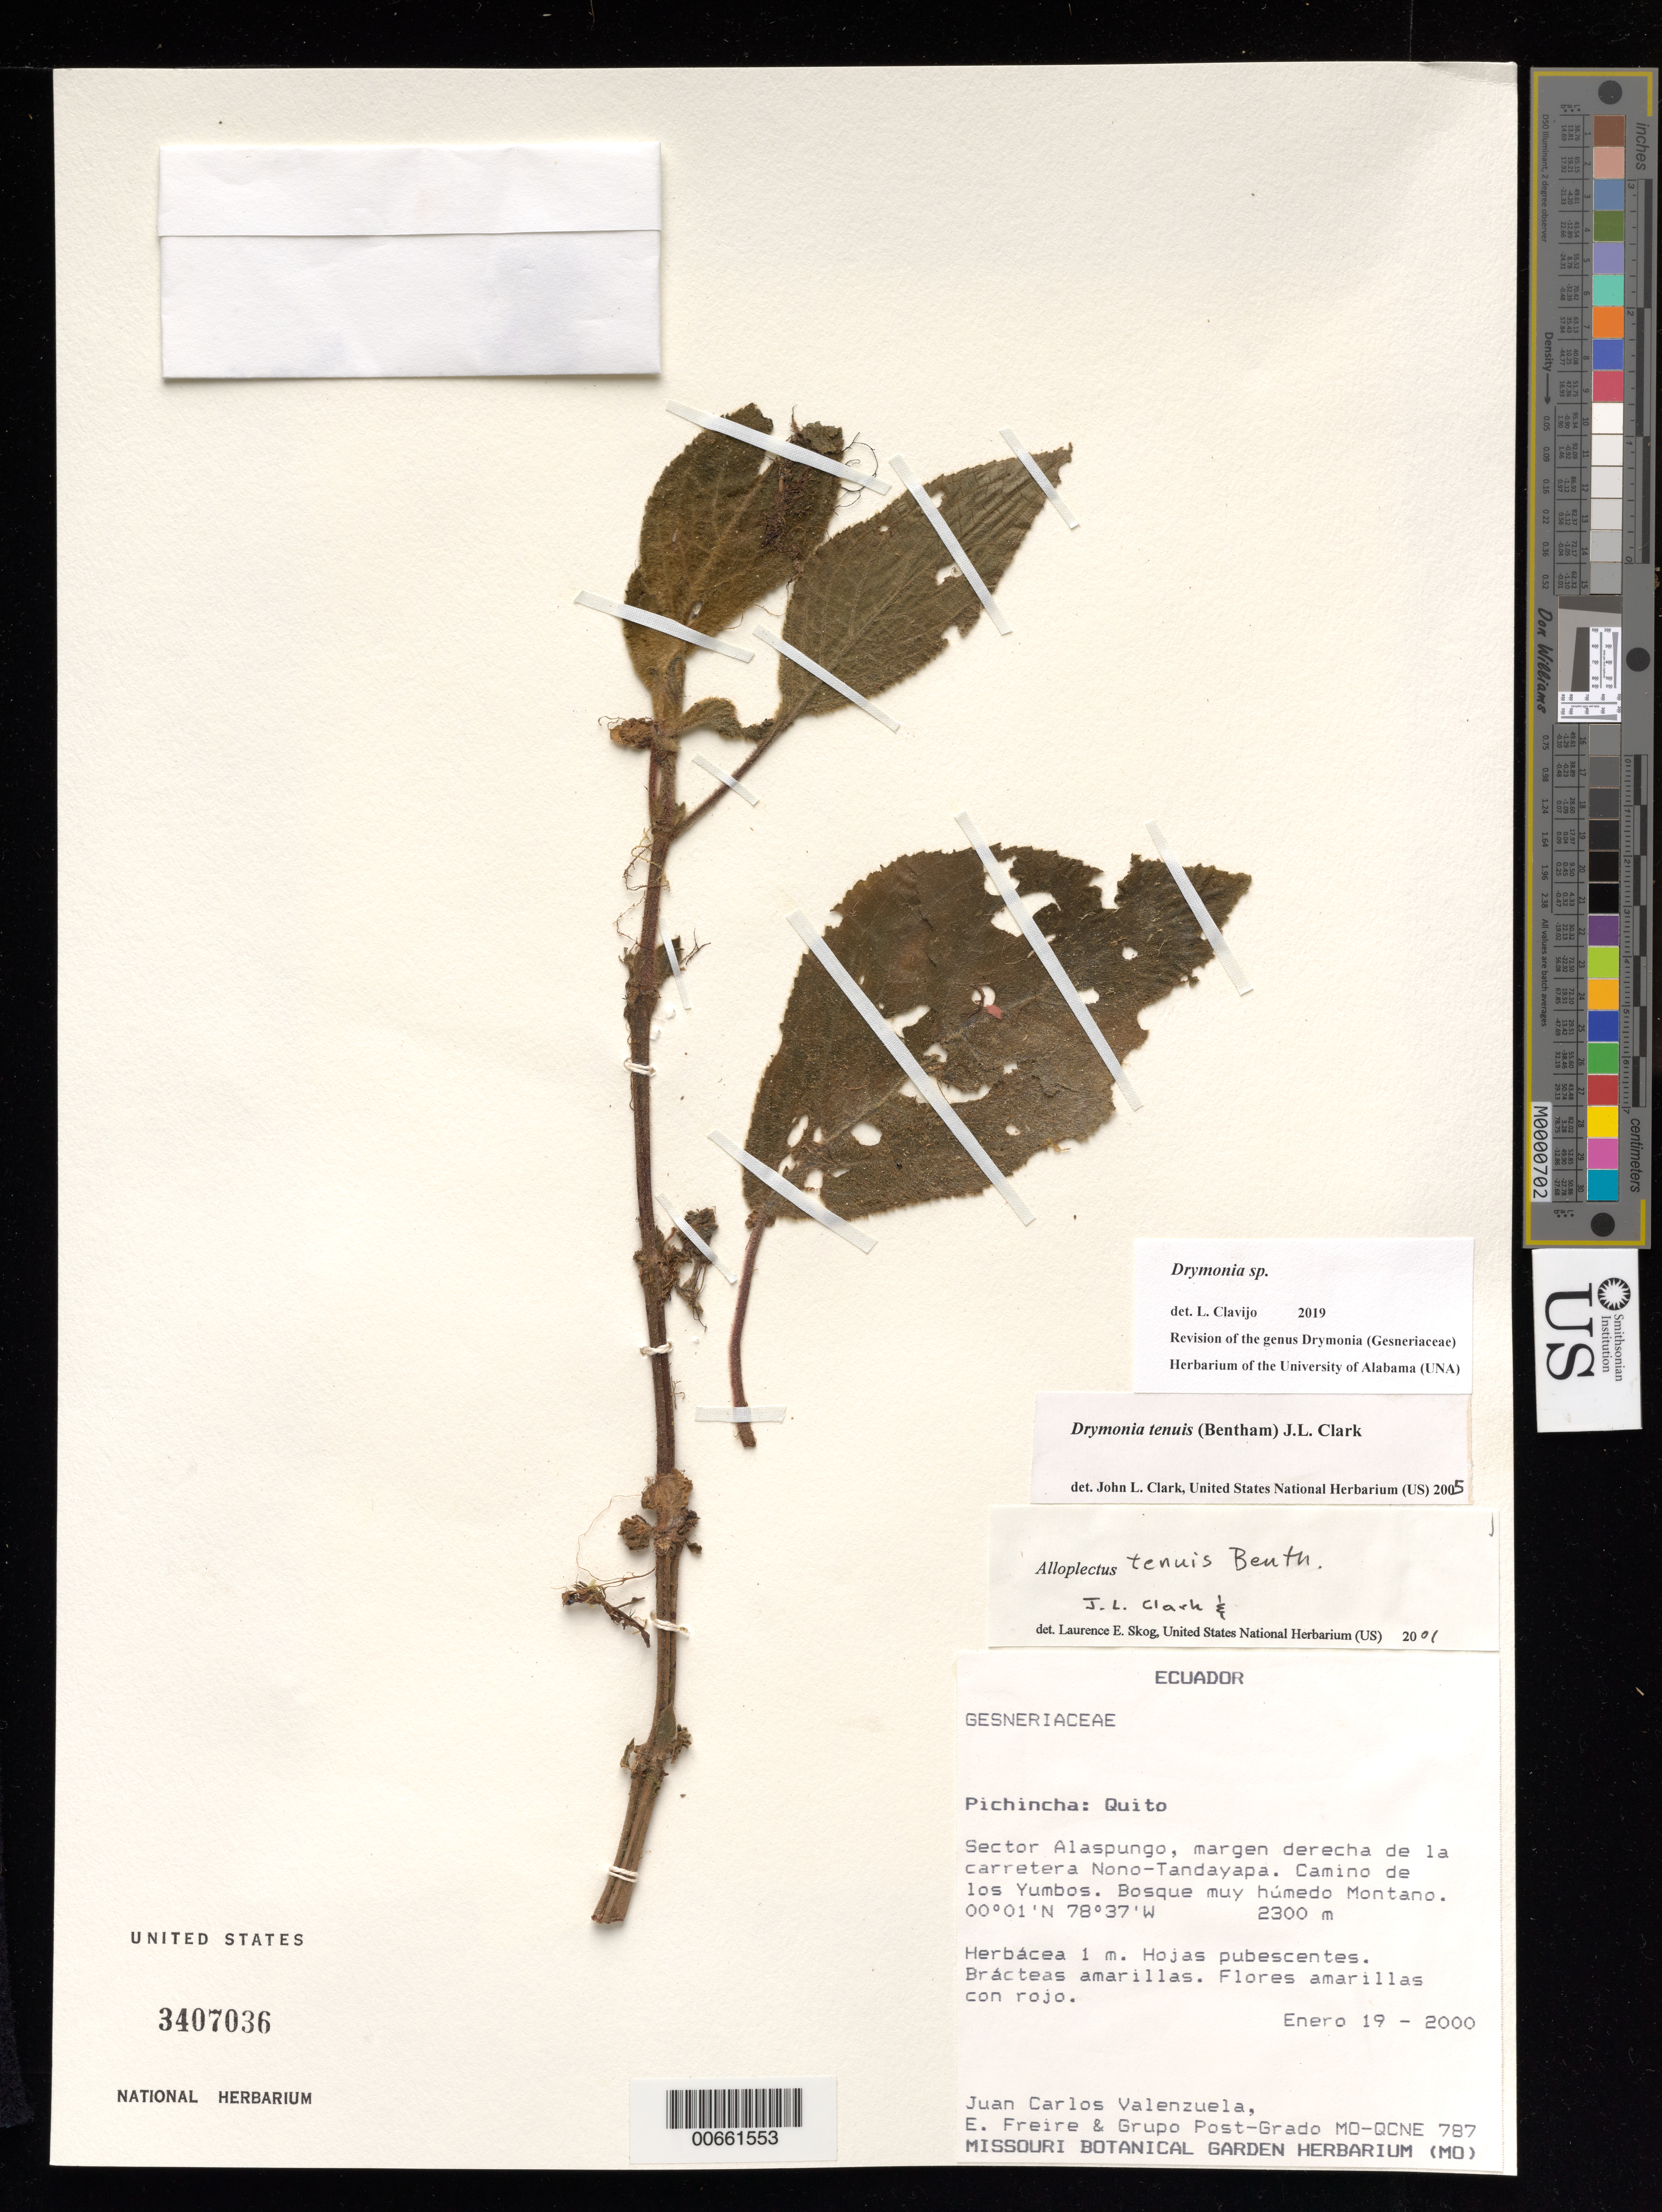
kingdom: Plantae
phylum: Tracheophyta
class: Magnoliopsida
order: Lamiales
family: Gesneriaceae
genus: Drymonia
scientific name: Drymonia tenuis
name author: (Benth.) J.L. Clark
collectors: J. Valenzuela, E. Freire & Grupo Post-Grado MO-QCNE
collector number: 787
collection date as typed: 19 Jan 2000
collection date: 2000-01-19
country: Ecuador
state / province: Pichincha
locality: Quito, Sector Alaspungo, margen derecha de la carretera Nono-Tandayapa, camino de los Yumbos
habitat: Bosque muy húmedo montano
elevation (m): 2300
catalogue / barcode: US 3407036